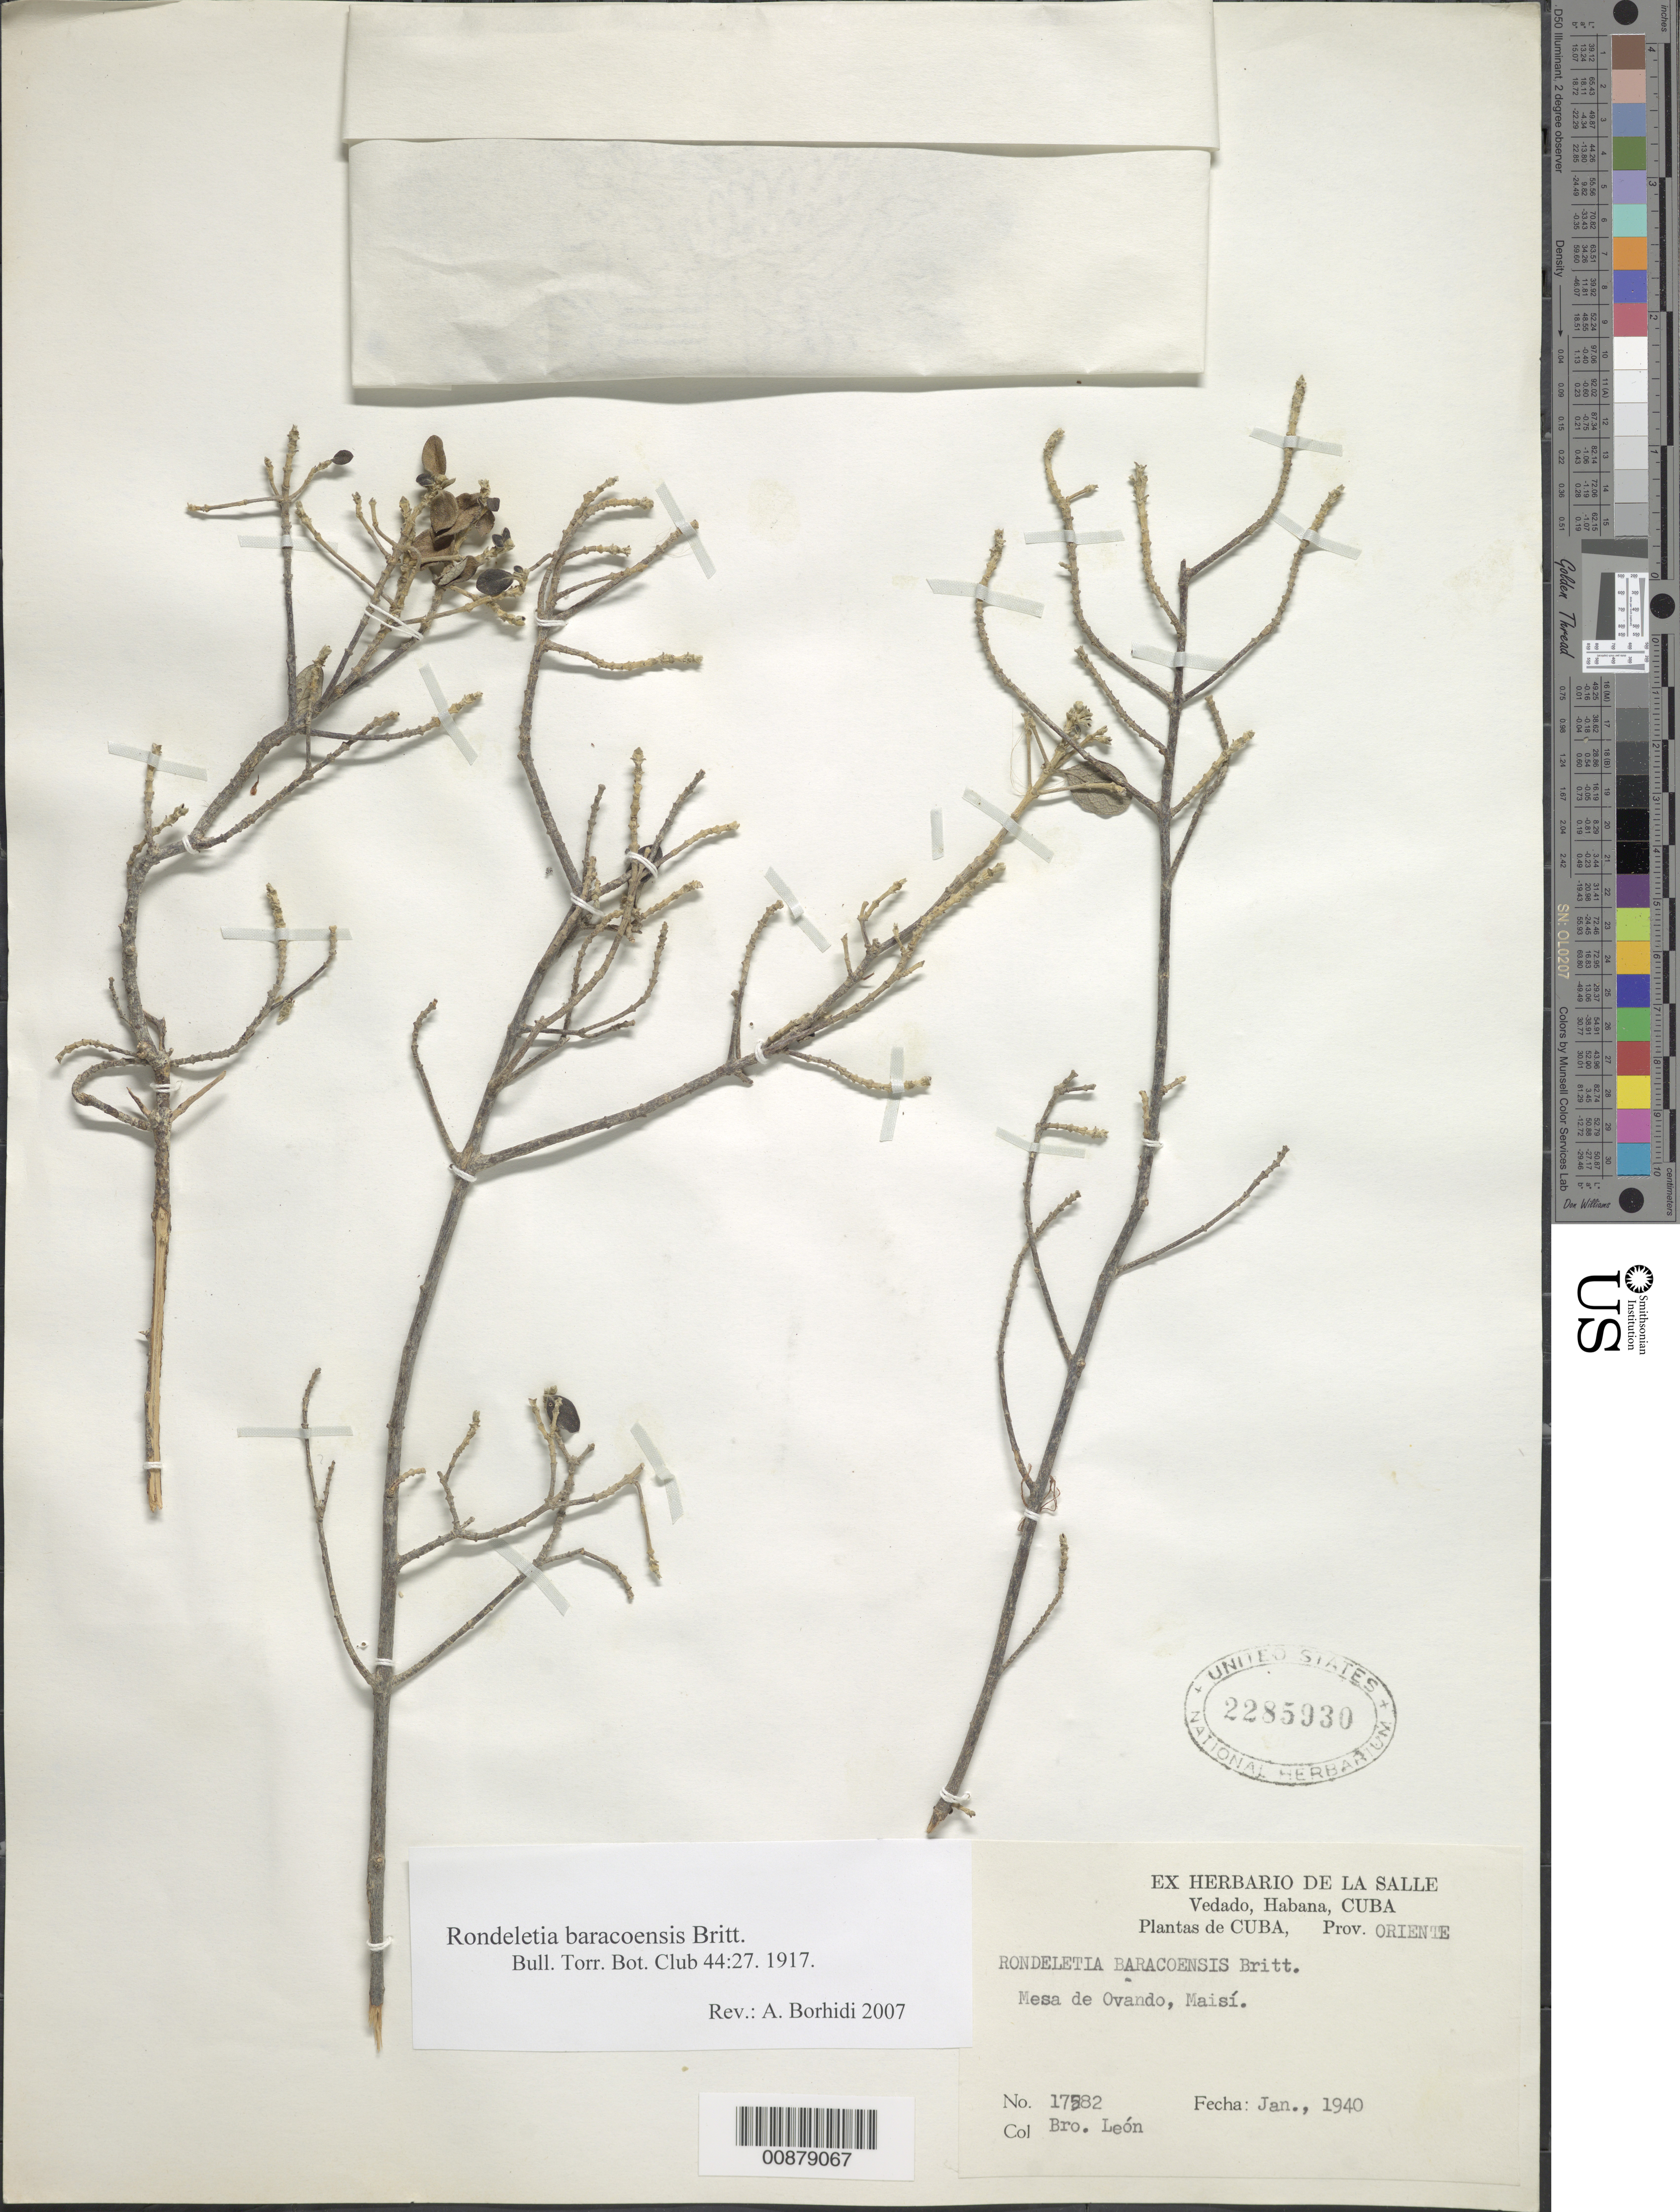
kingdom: Plantae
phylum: Tracheophyta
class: Magnoliopsida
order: Gentianales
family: Rubiaceae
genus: Rondeletia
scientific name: Rondeletia baracoensis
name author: Britton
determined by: Borhidi, Attila L.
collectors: Bro. León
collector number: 17582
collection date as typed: Jan 1940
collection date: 1940-01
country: Cuba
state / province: Oriente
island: Cuba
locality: Mesa de Ovando, Maisí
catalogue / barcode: US 2285930